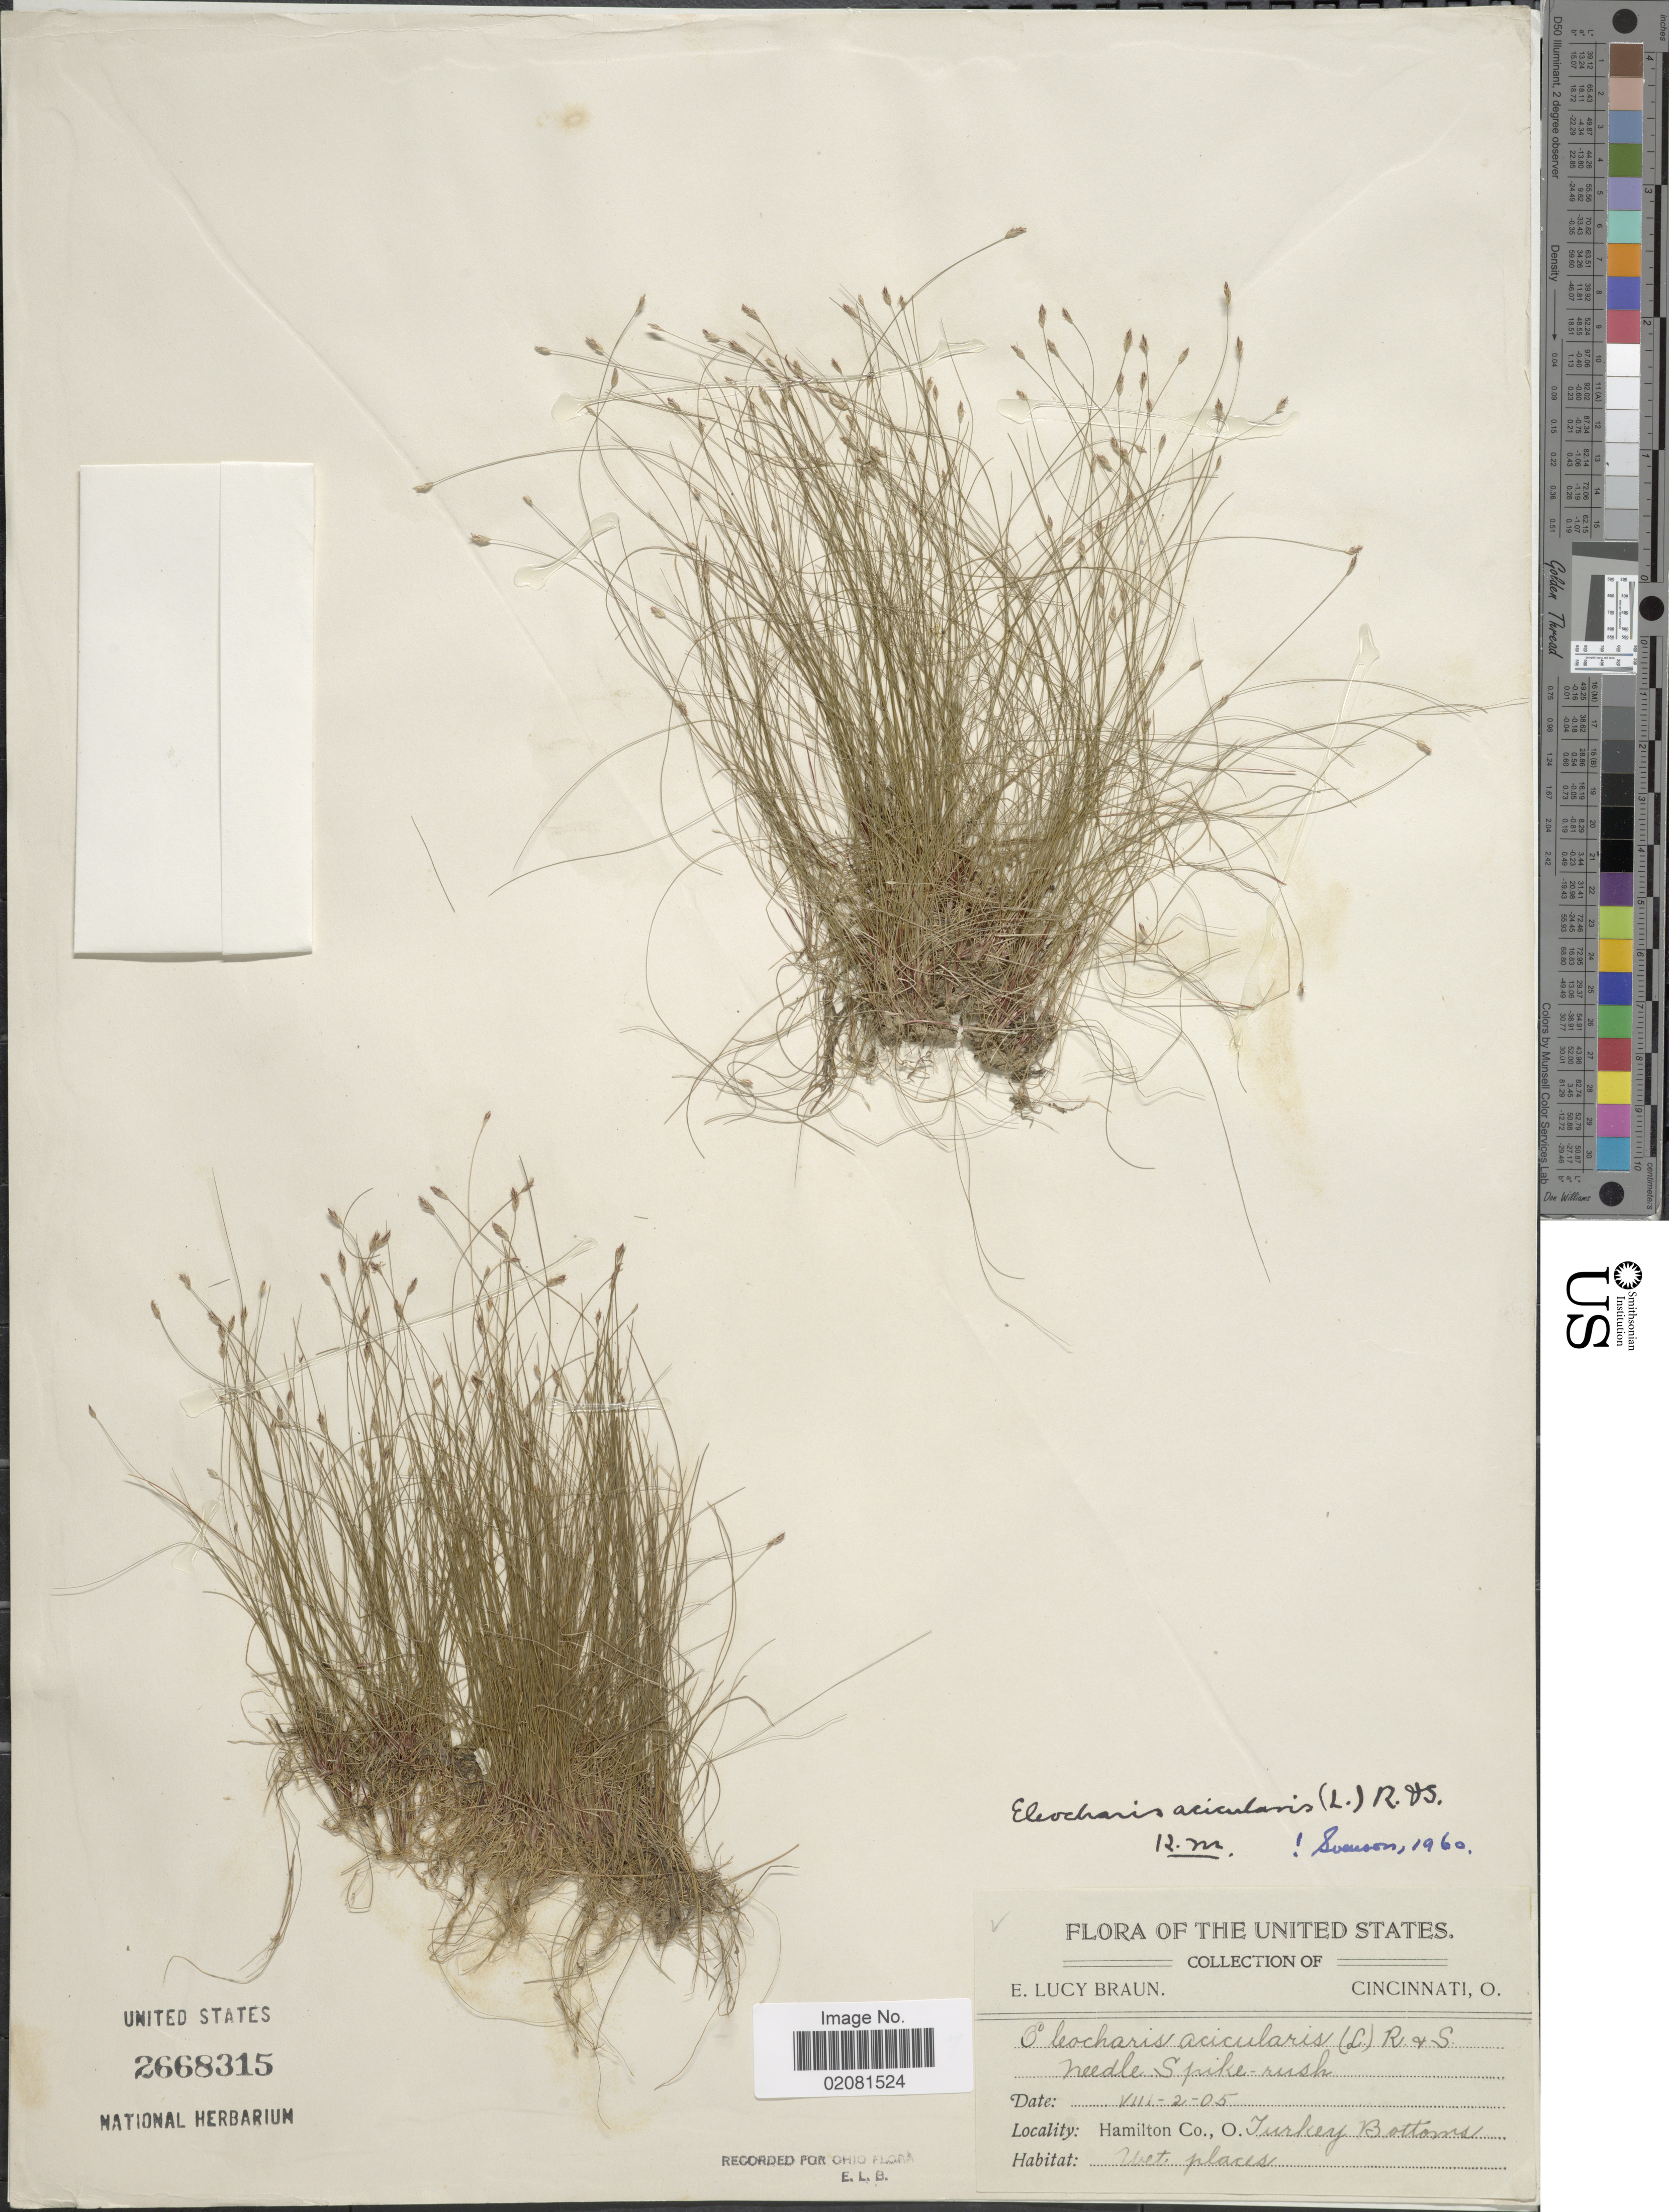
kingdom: Plantae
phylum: Tracheophyta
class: Liliopsida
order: Poales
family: Cyperaceae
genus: Eleocharis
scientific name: Eleocharis acicularis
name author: (L.) Roem. & Schult.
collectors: E. L. Braun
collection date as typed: Transcribed d/m/y: 2/8/5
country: United States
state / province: Ohio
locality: Hamilton Co., O. Turkey Bottoms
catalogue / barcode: US 2668315